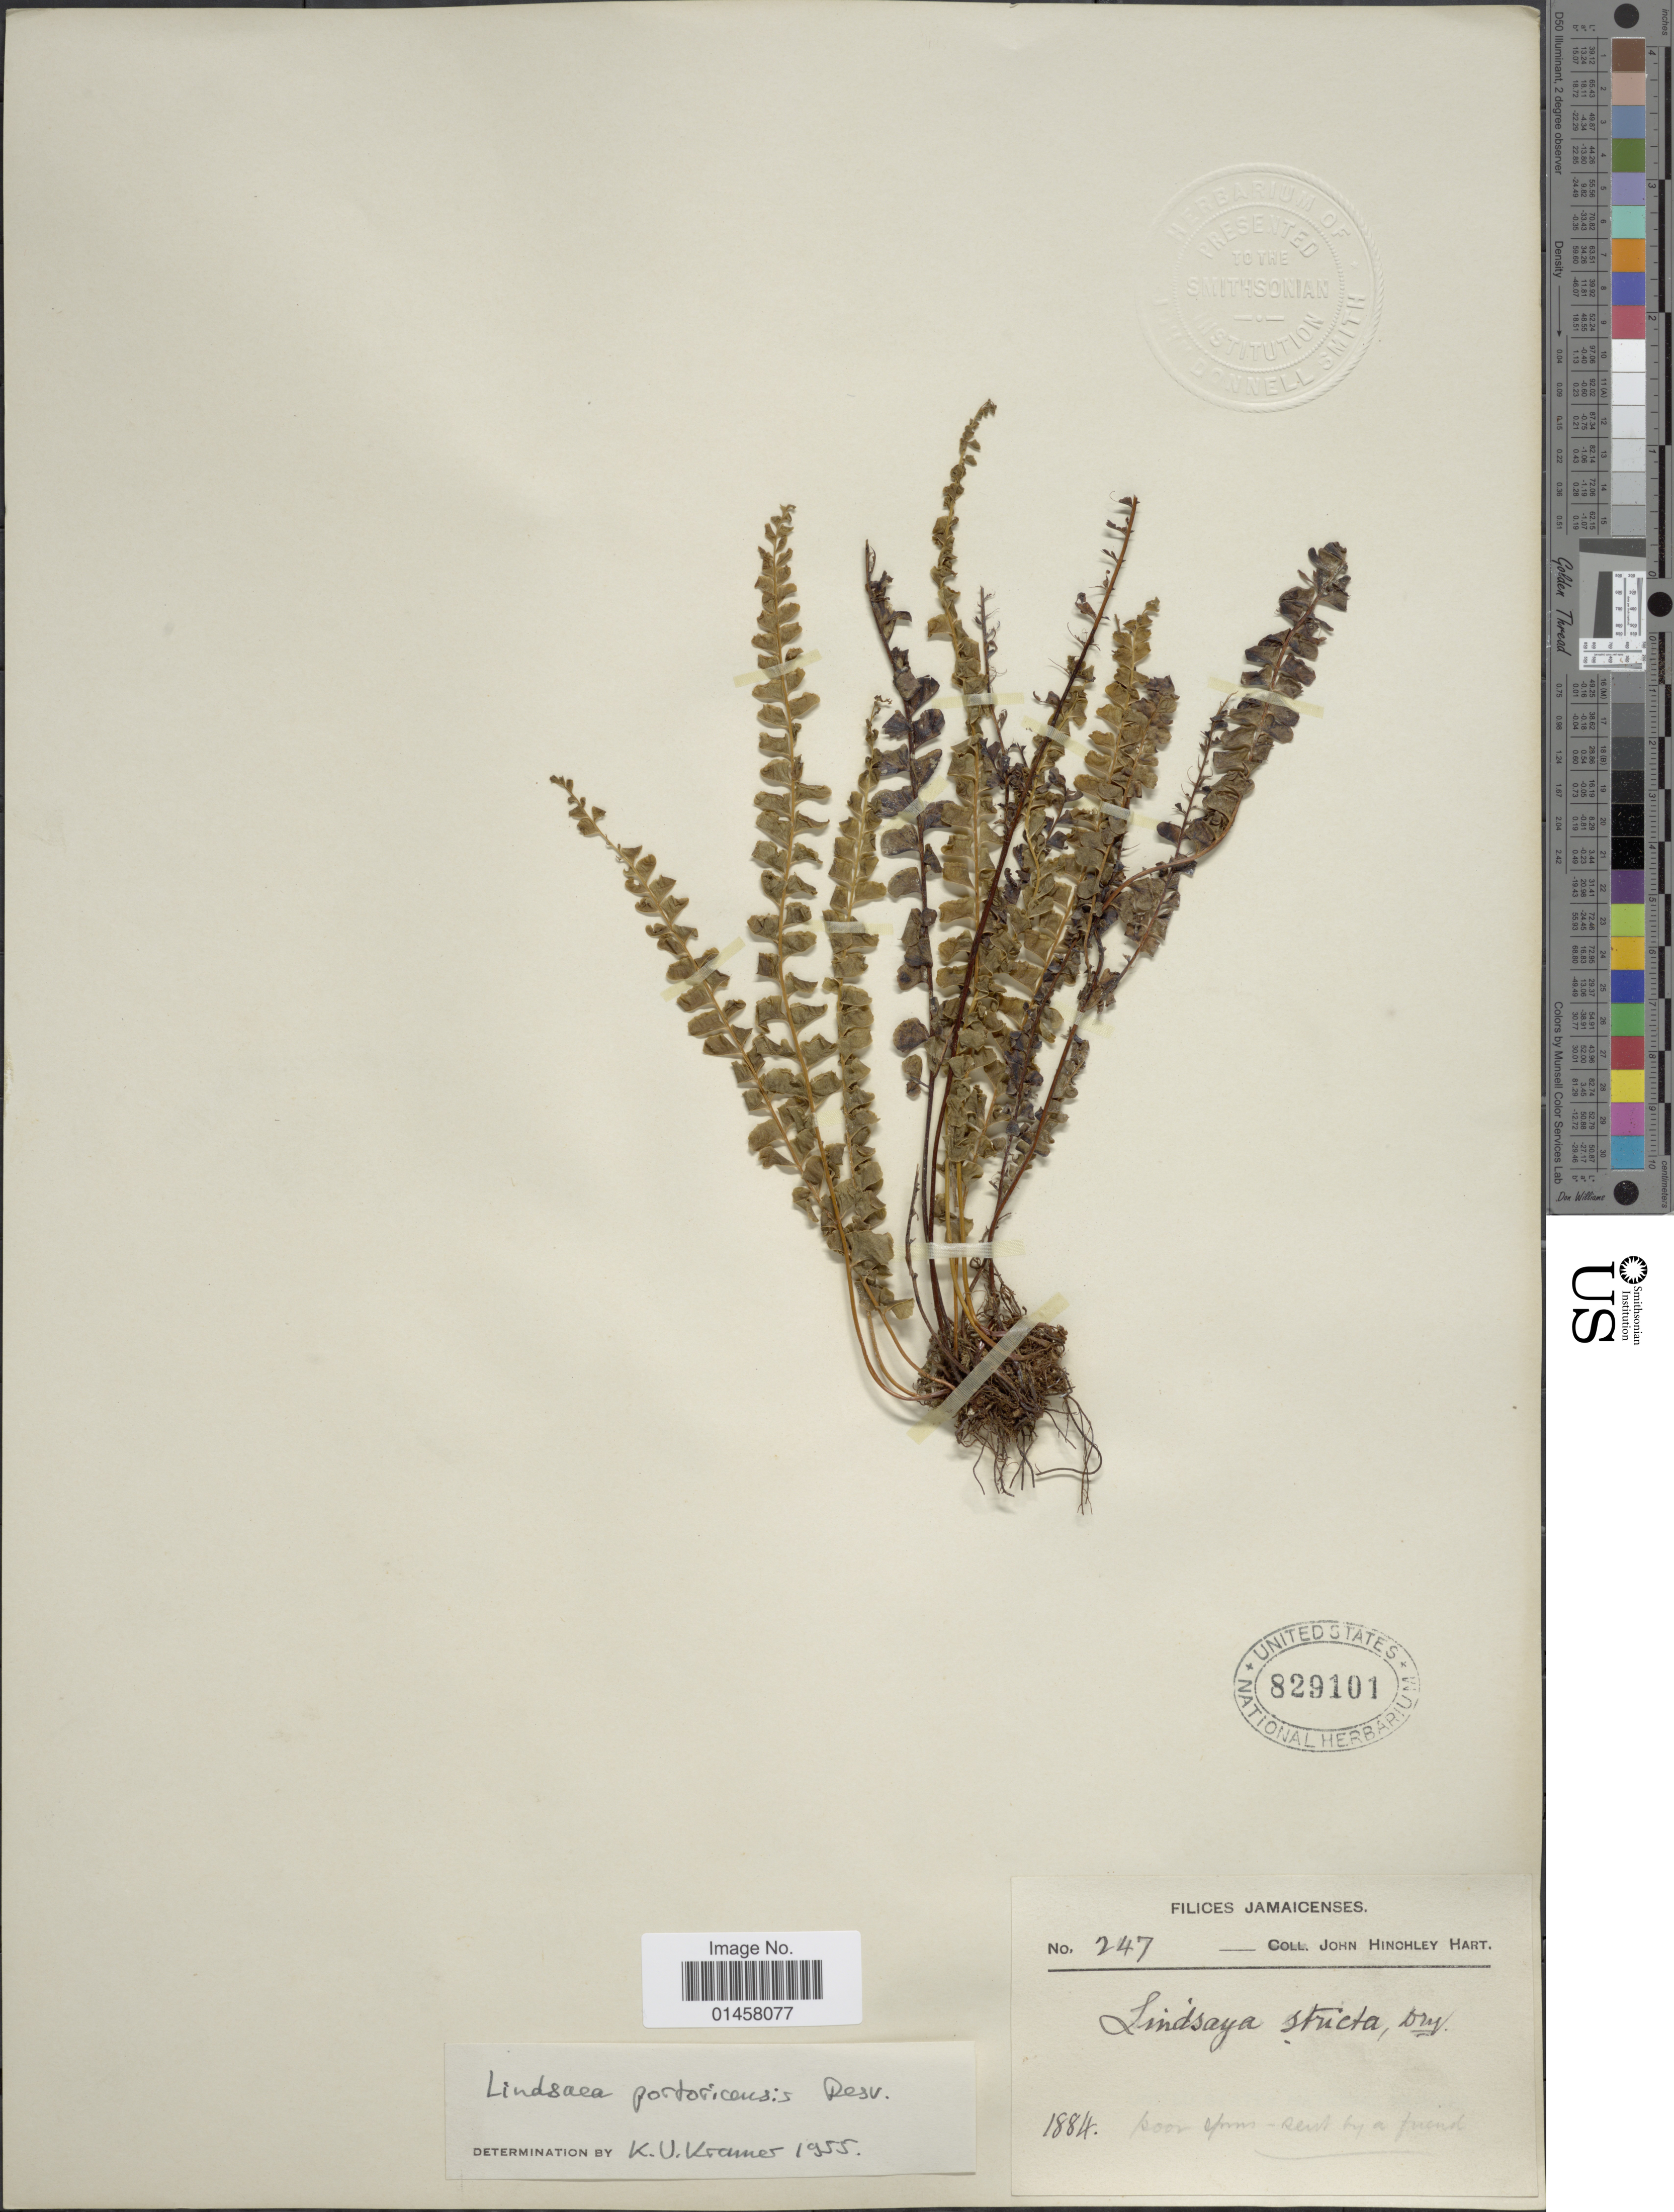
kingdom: Plantae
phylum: Tracheophyta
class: Polypodiopsida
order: Polypodiales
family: Lindsaeaceae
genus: Lindsaea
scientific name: Lindsaea portoricensis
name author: Desv.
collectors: J. H. Hart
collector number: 247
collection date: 1884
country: Jamaica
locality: Filices Jamaicensis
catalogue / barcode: US 829101